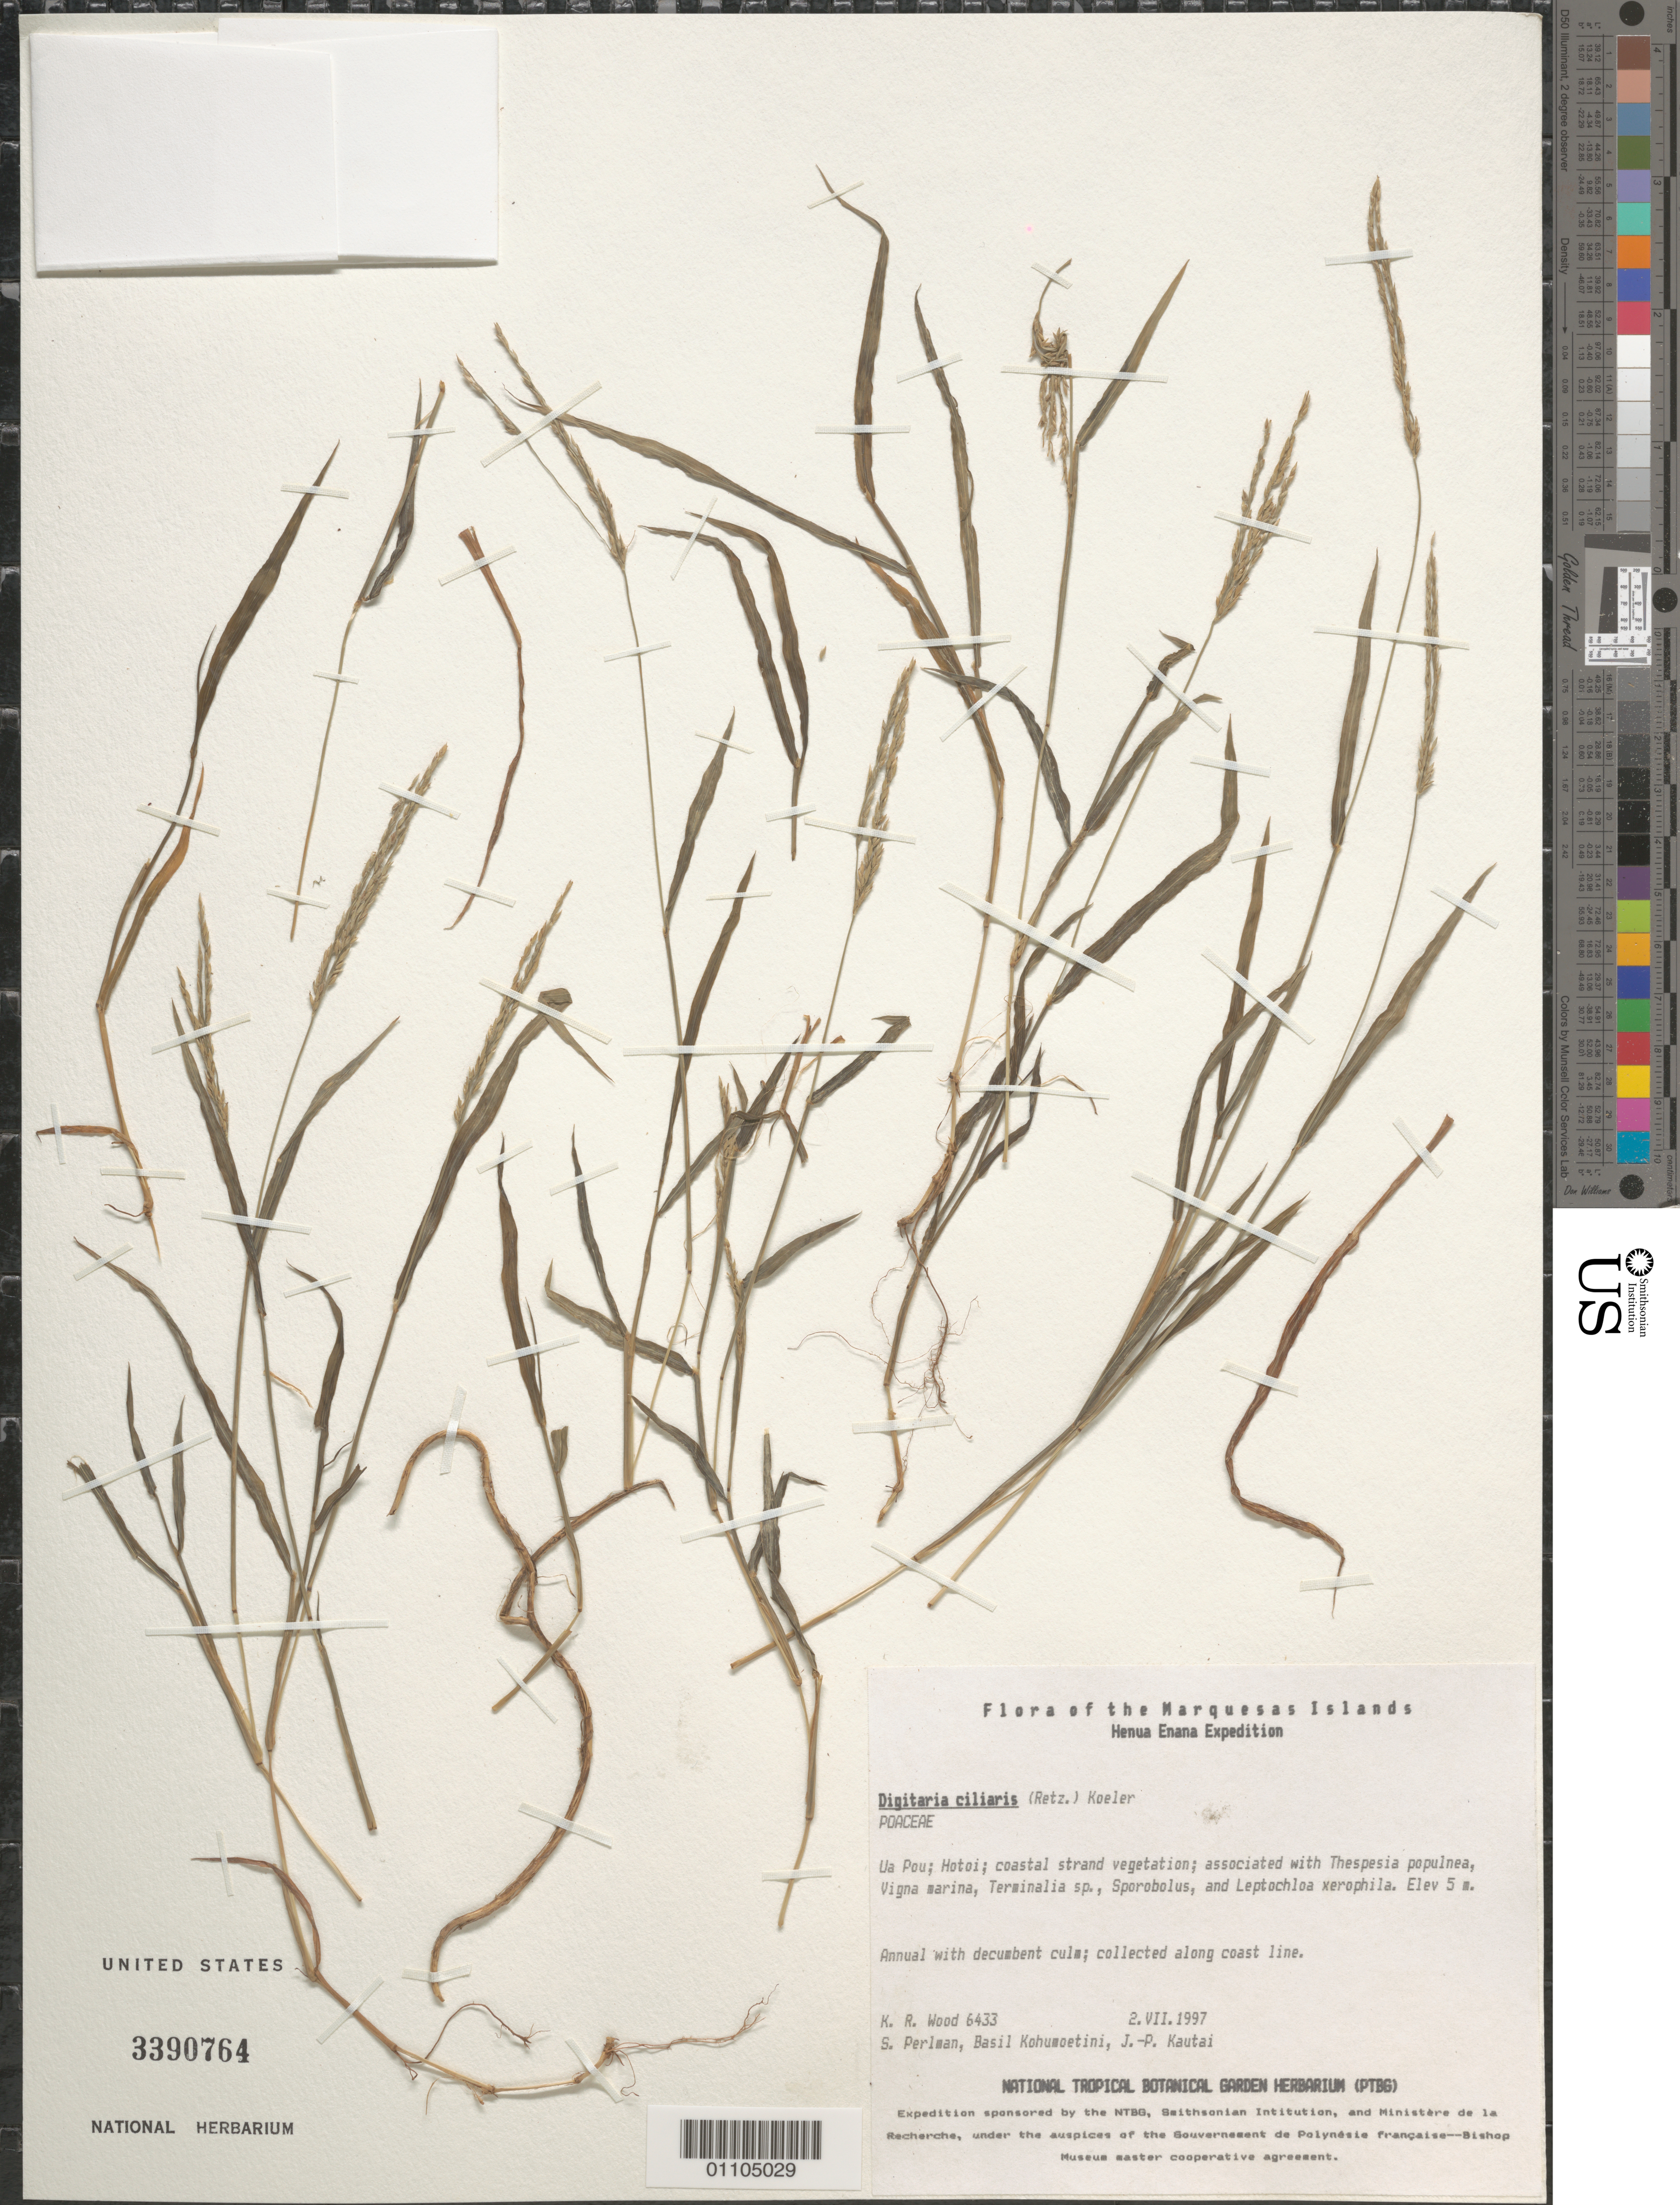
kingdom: Plantae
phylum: Tracheophyta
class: Liliopsida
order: Poales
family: Poaceae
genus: Digitaria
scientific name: Digitaria ciliaris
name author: (Retz.) Koeler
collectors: K. R. Wood, S. P. Perlman, B. Kohumoetini & J. Kautai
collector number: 6433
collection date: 1997-07-02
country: French Polynesia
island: Ua Pou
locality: Hotoi; along coast line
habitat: Coastal strand vegetation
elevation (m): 5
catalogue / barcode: US 3390764